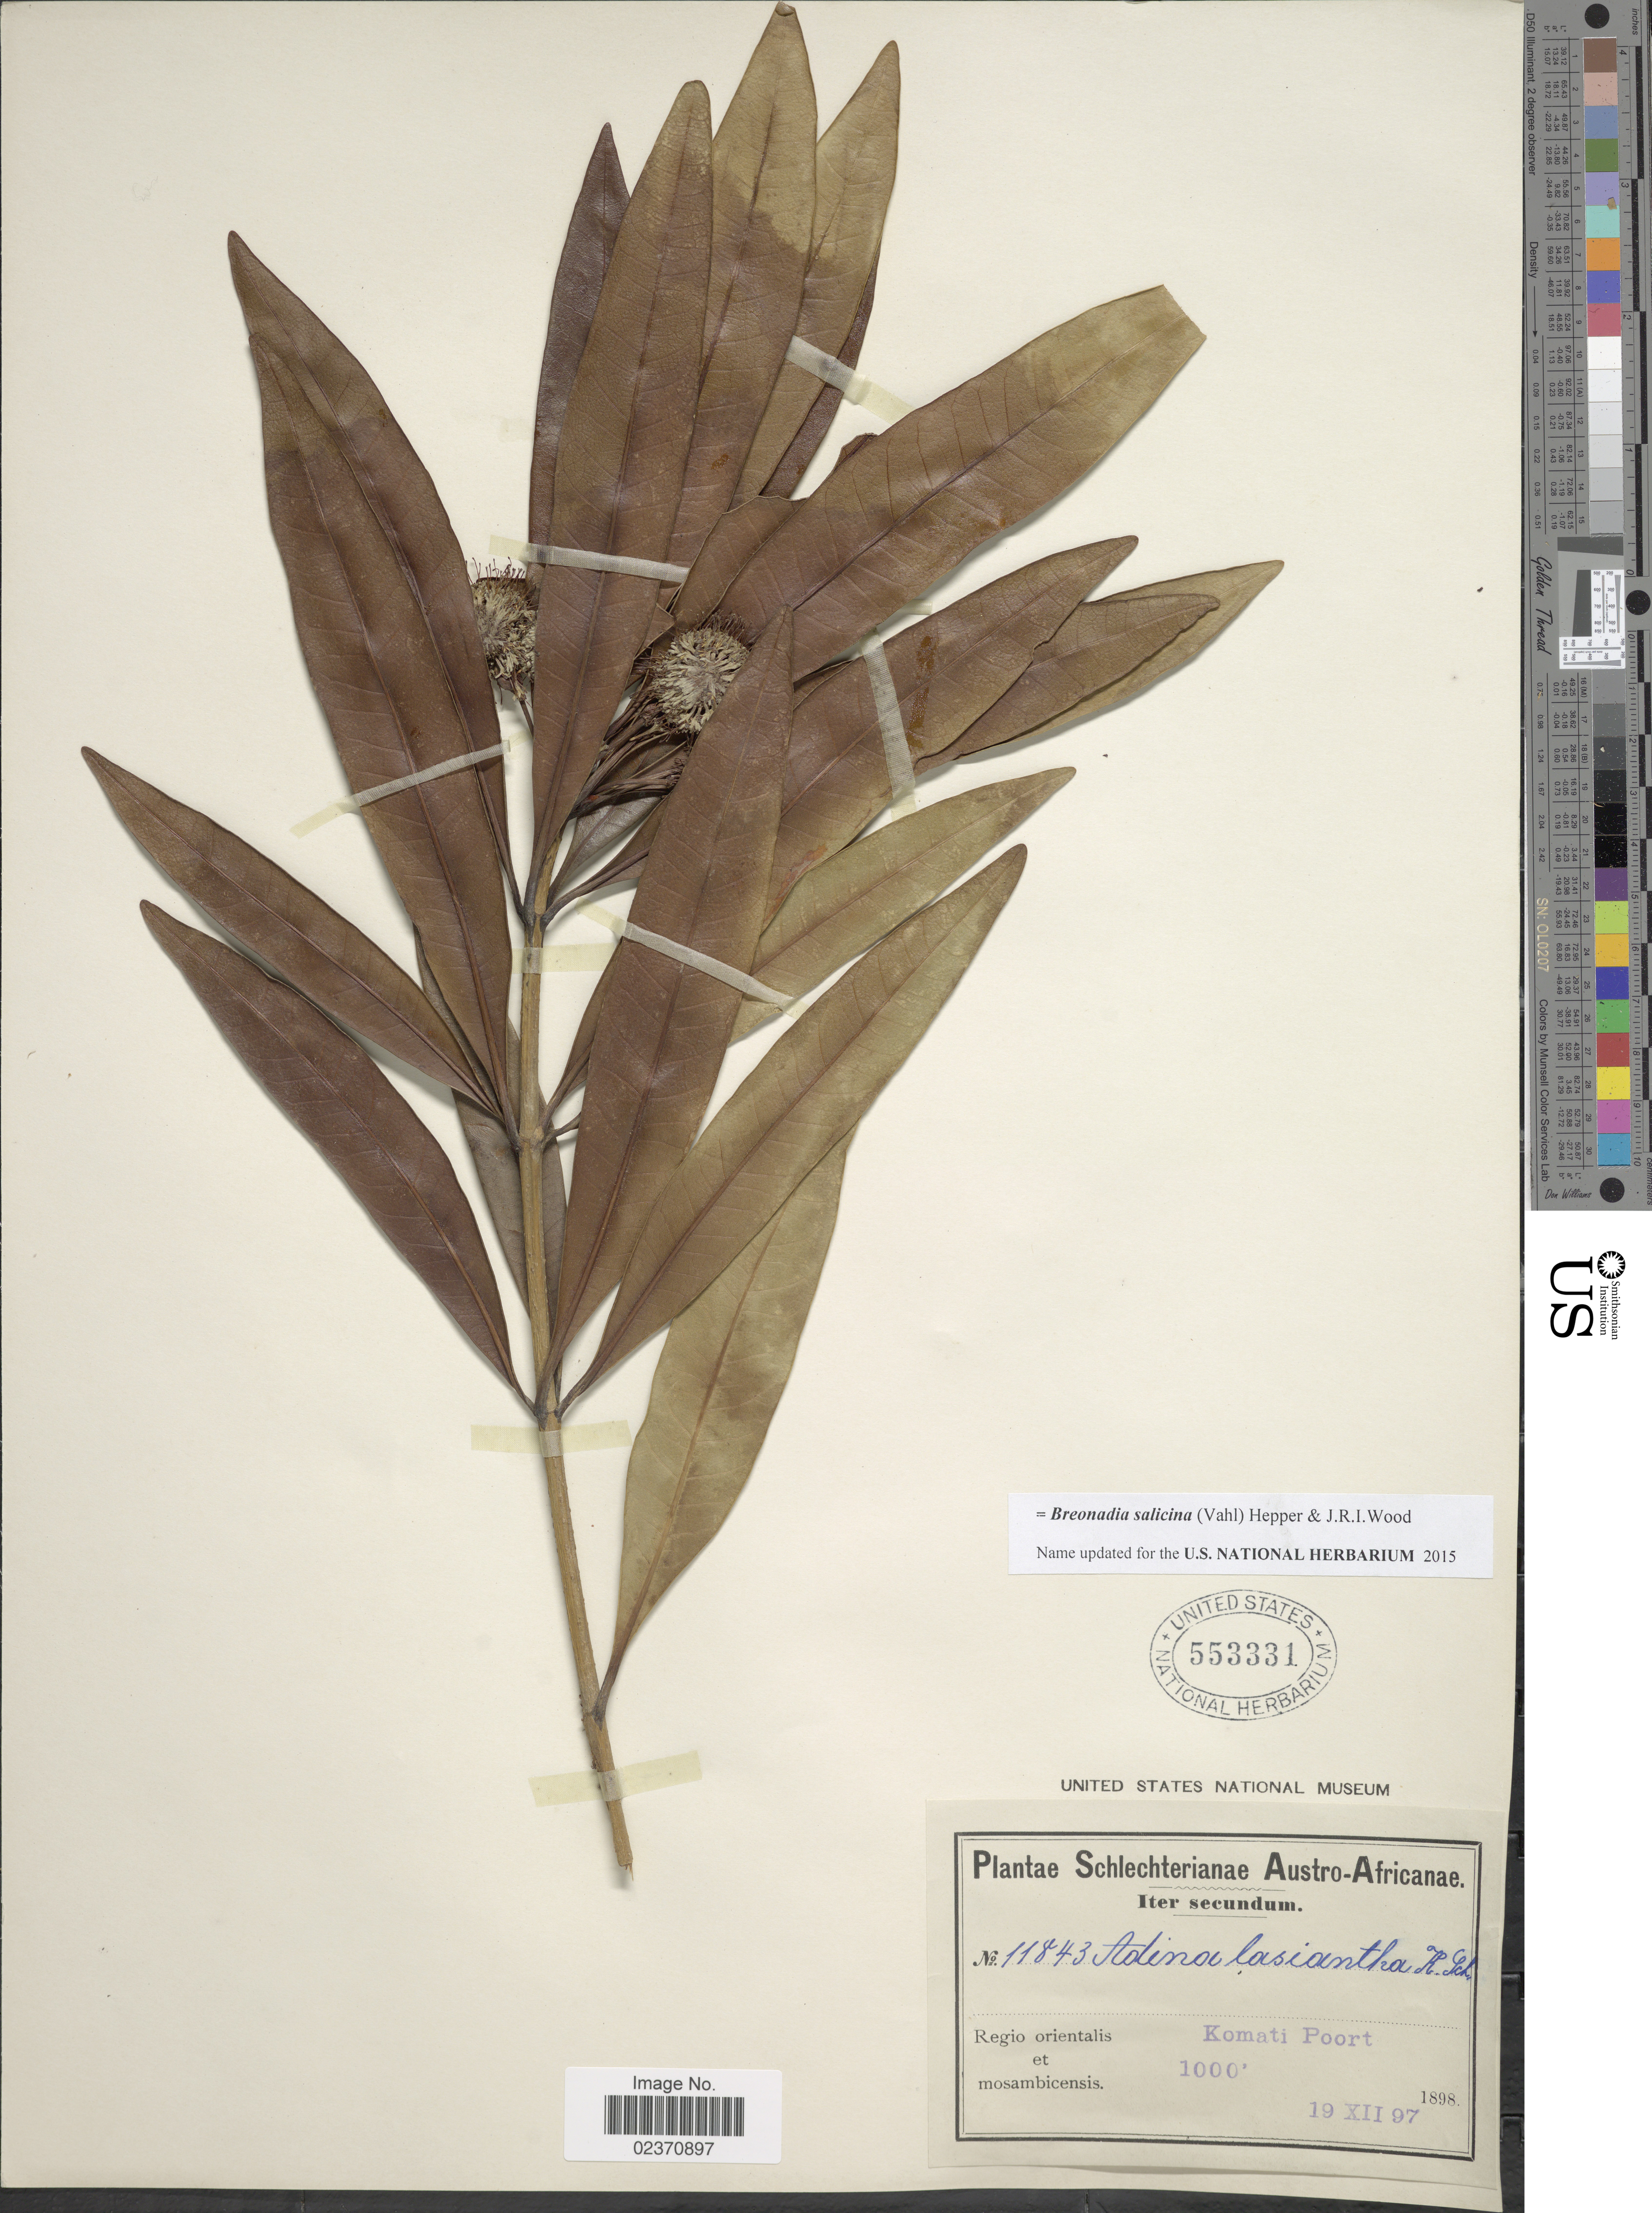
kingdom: Plantae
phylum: Tracheophyta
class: Magnoliopsida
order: Gentianales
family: Rubiaceae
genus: Breonadia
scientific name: Breonadia salicinia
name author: (Vahl) Hepper & J.R.I. Wood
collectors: Schlechter, --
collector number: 11843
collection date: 1897-12-19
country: Mozambique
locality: Regio orientalis et mosambicensis, Komati Poort, Austro-Africanae, Iter secundum.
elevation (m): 305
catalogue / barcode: US 553331